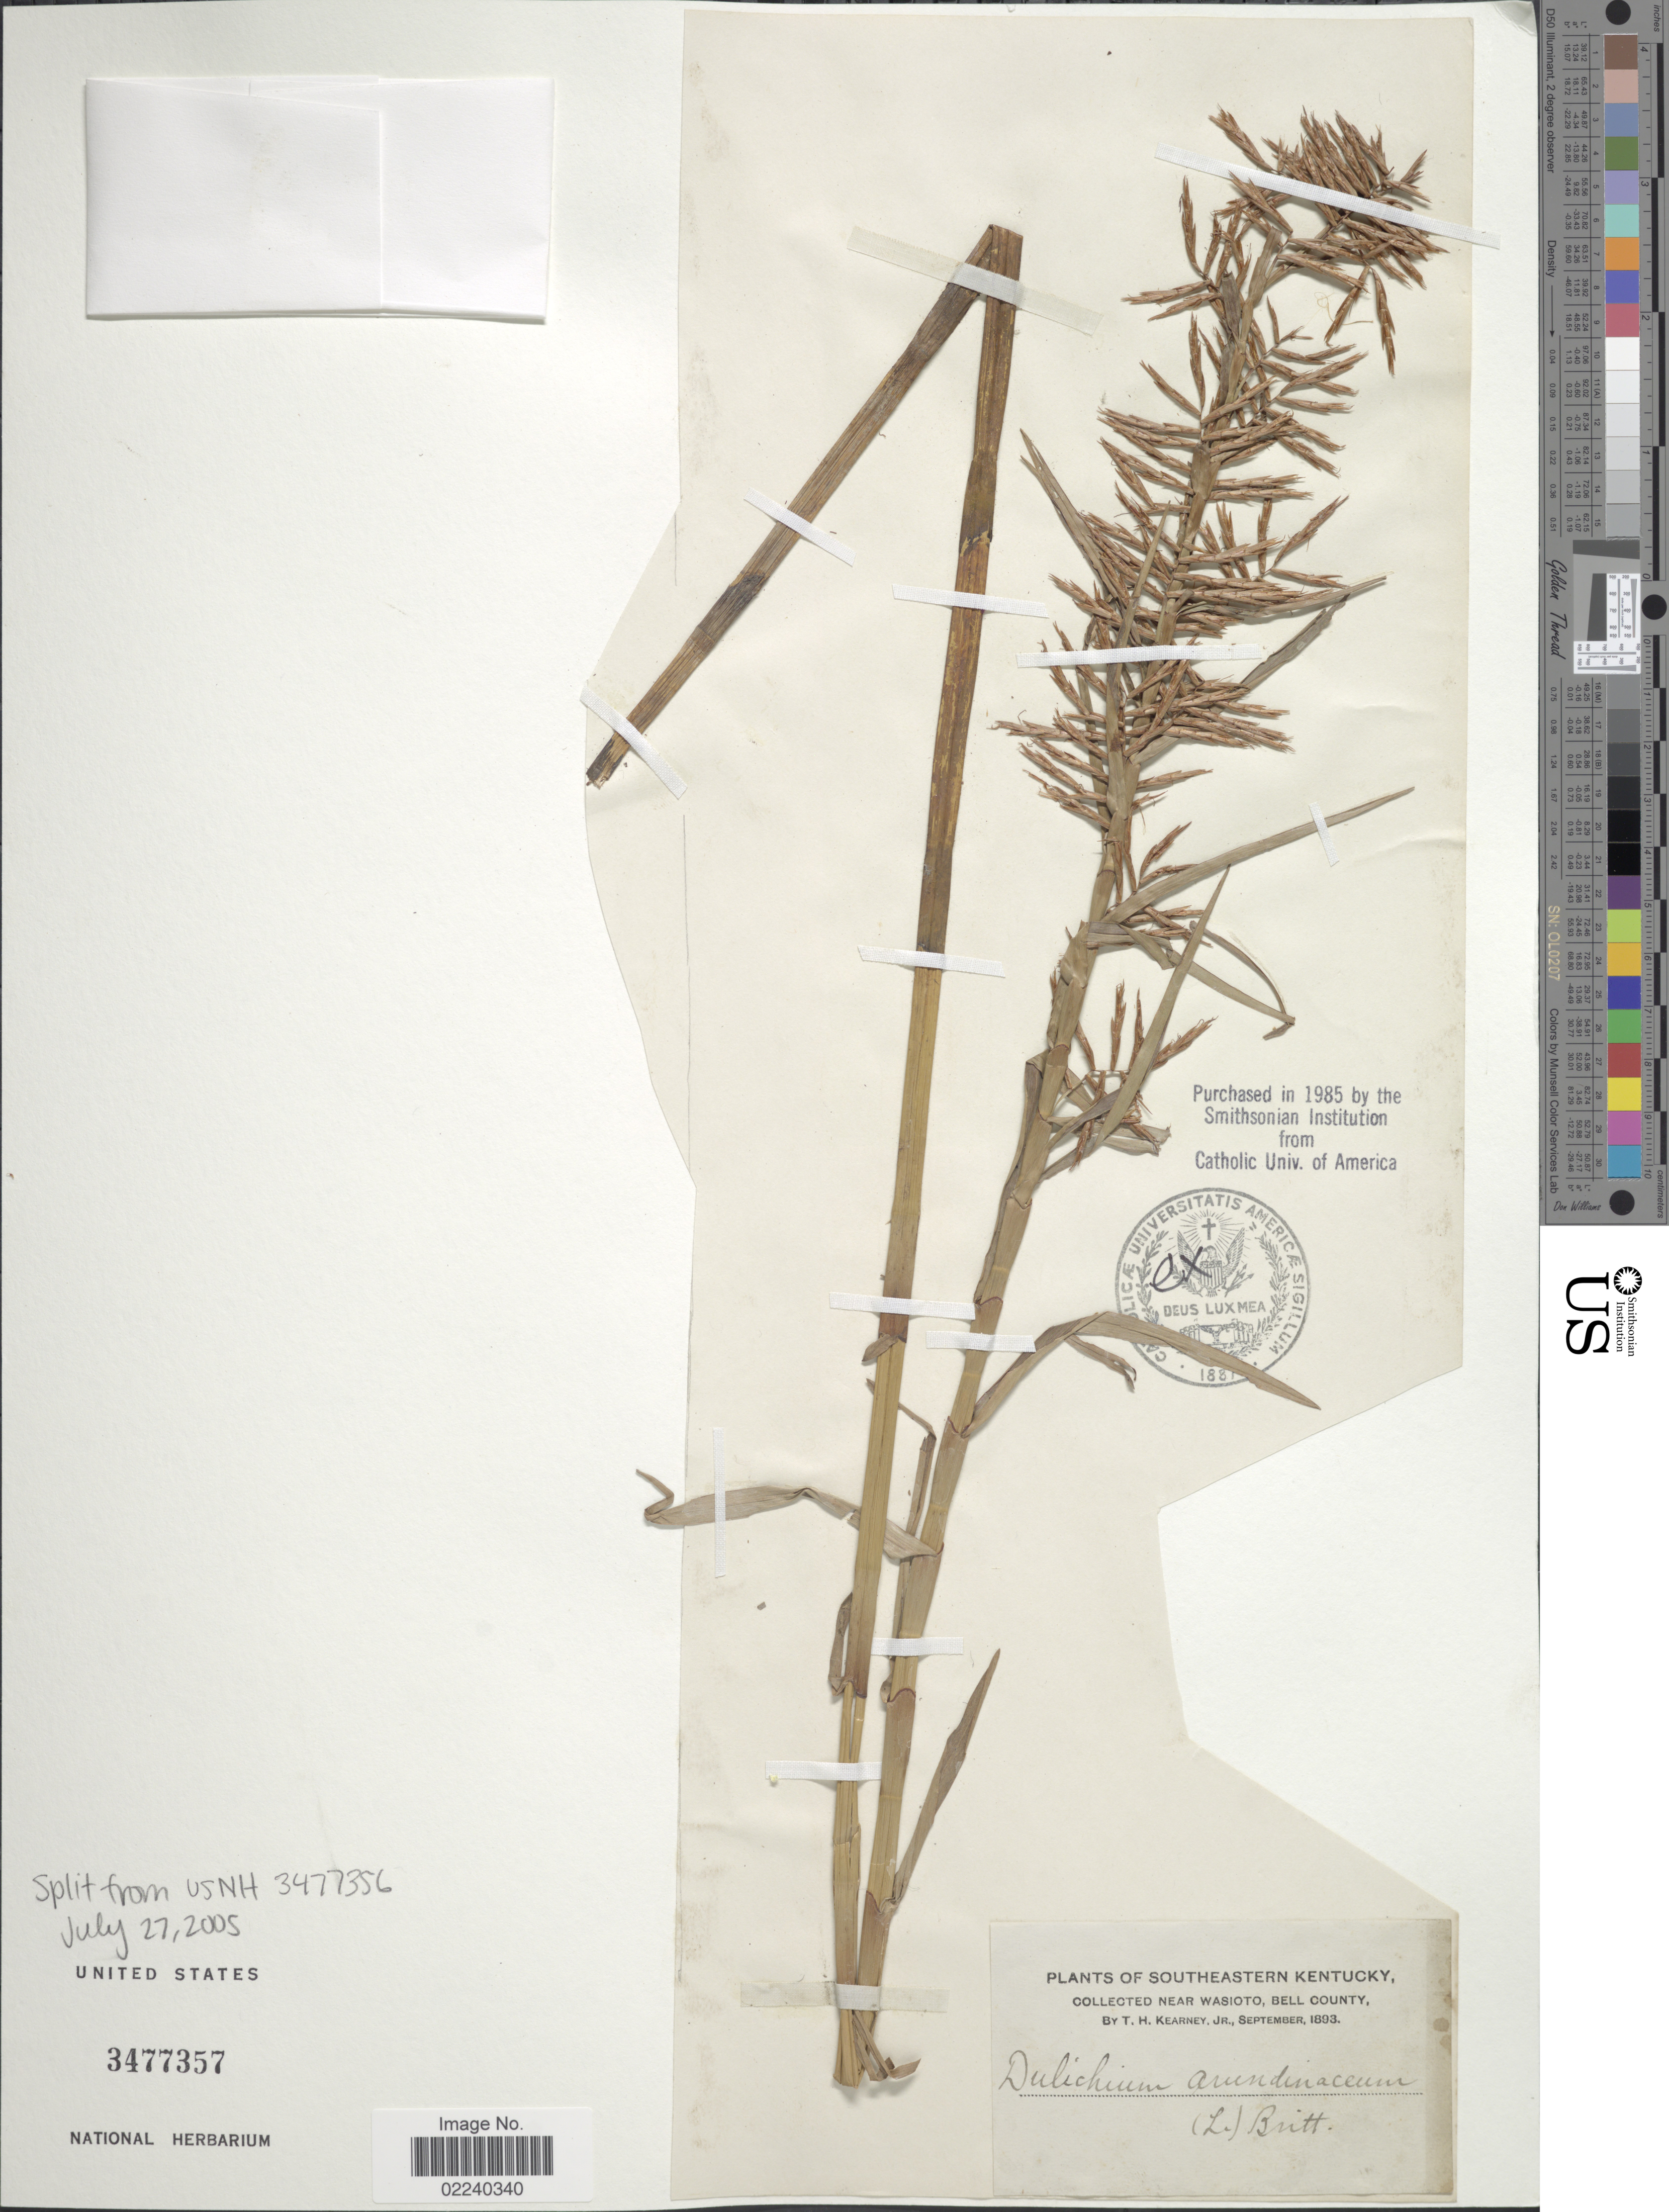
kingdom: Plantae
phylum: Tracheophyta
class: Liliopsida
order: Poales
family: Cyperaceae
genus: Dulichium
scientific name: Dulichium arundinaceum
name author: (L.) Britton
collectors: T. H. Kearney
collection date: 1893-09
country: United States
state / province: Kentucky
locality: Southeastern Kentucky, Near Wasioto, Bell County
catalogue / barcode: US 3477357